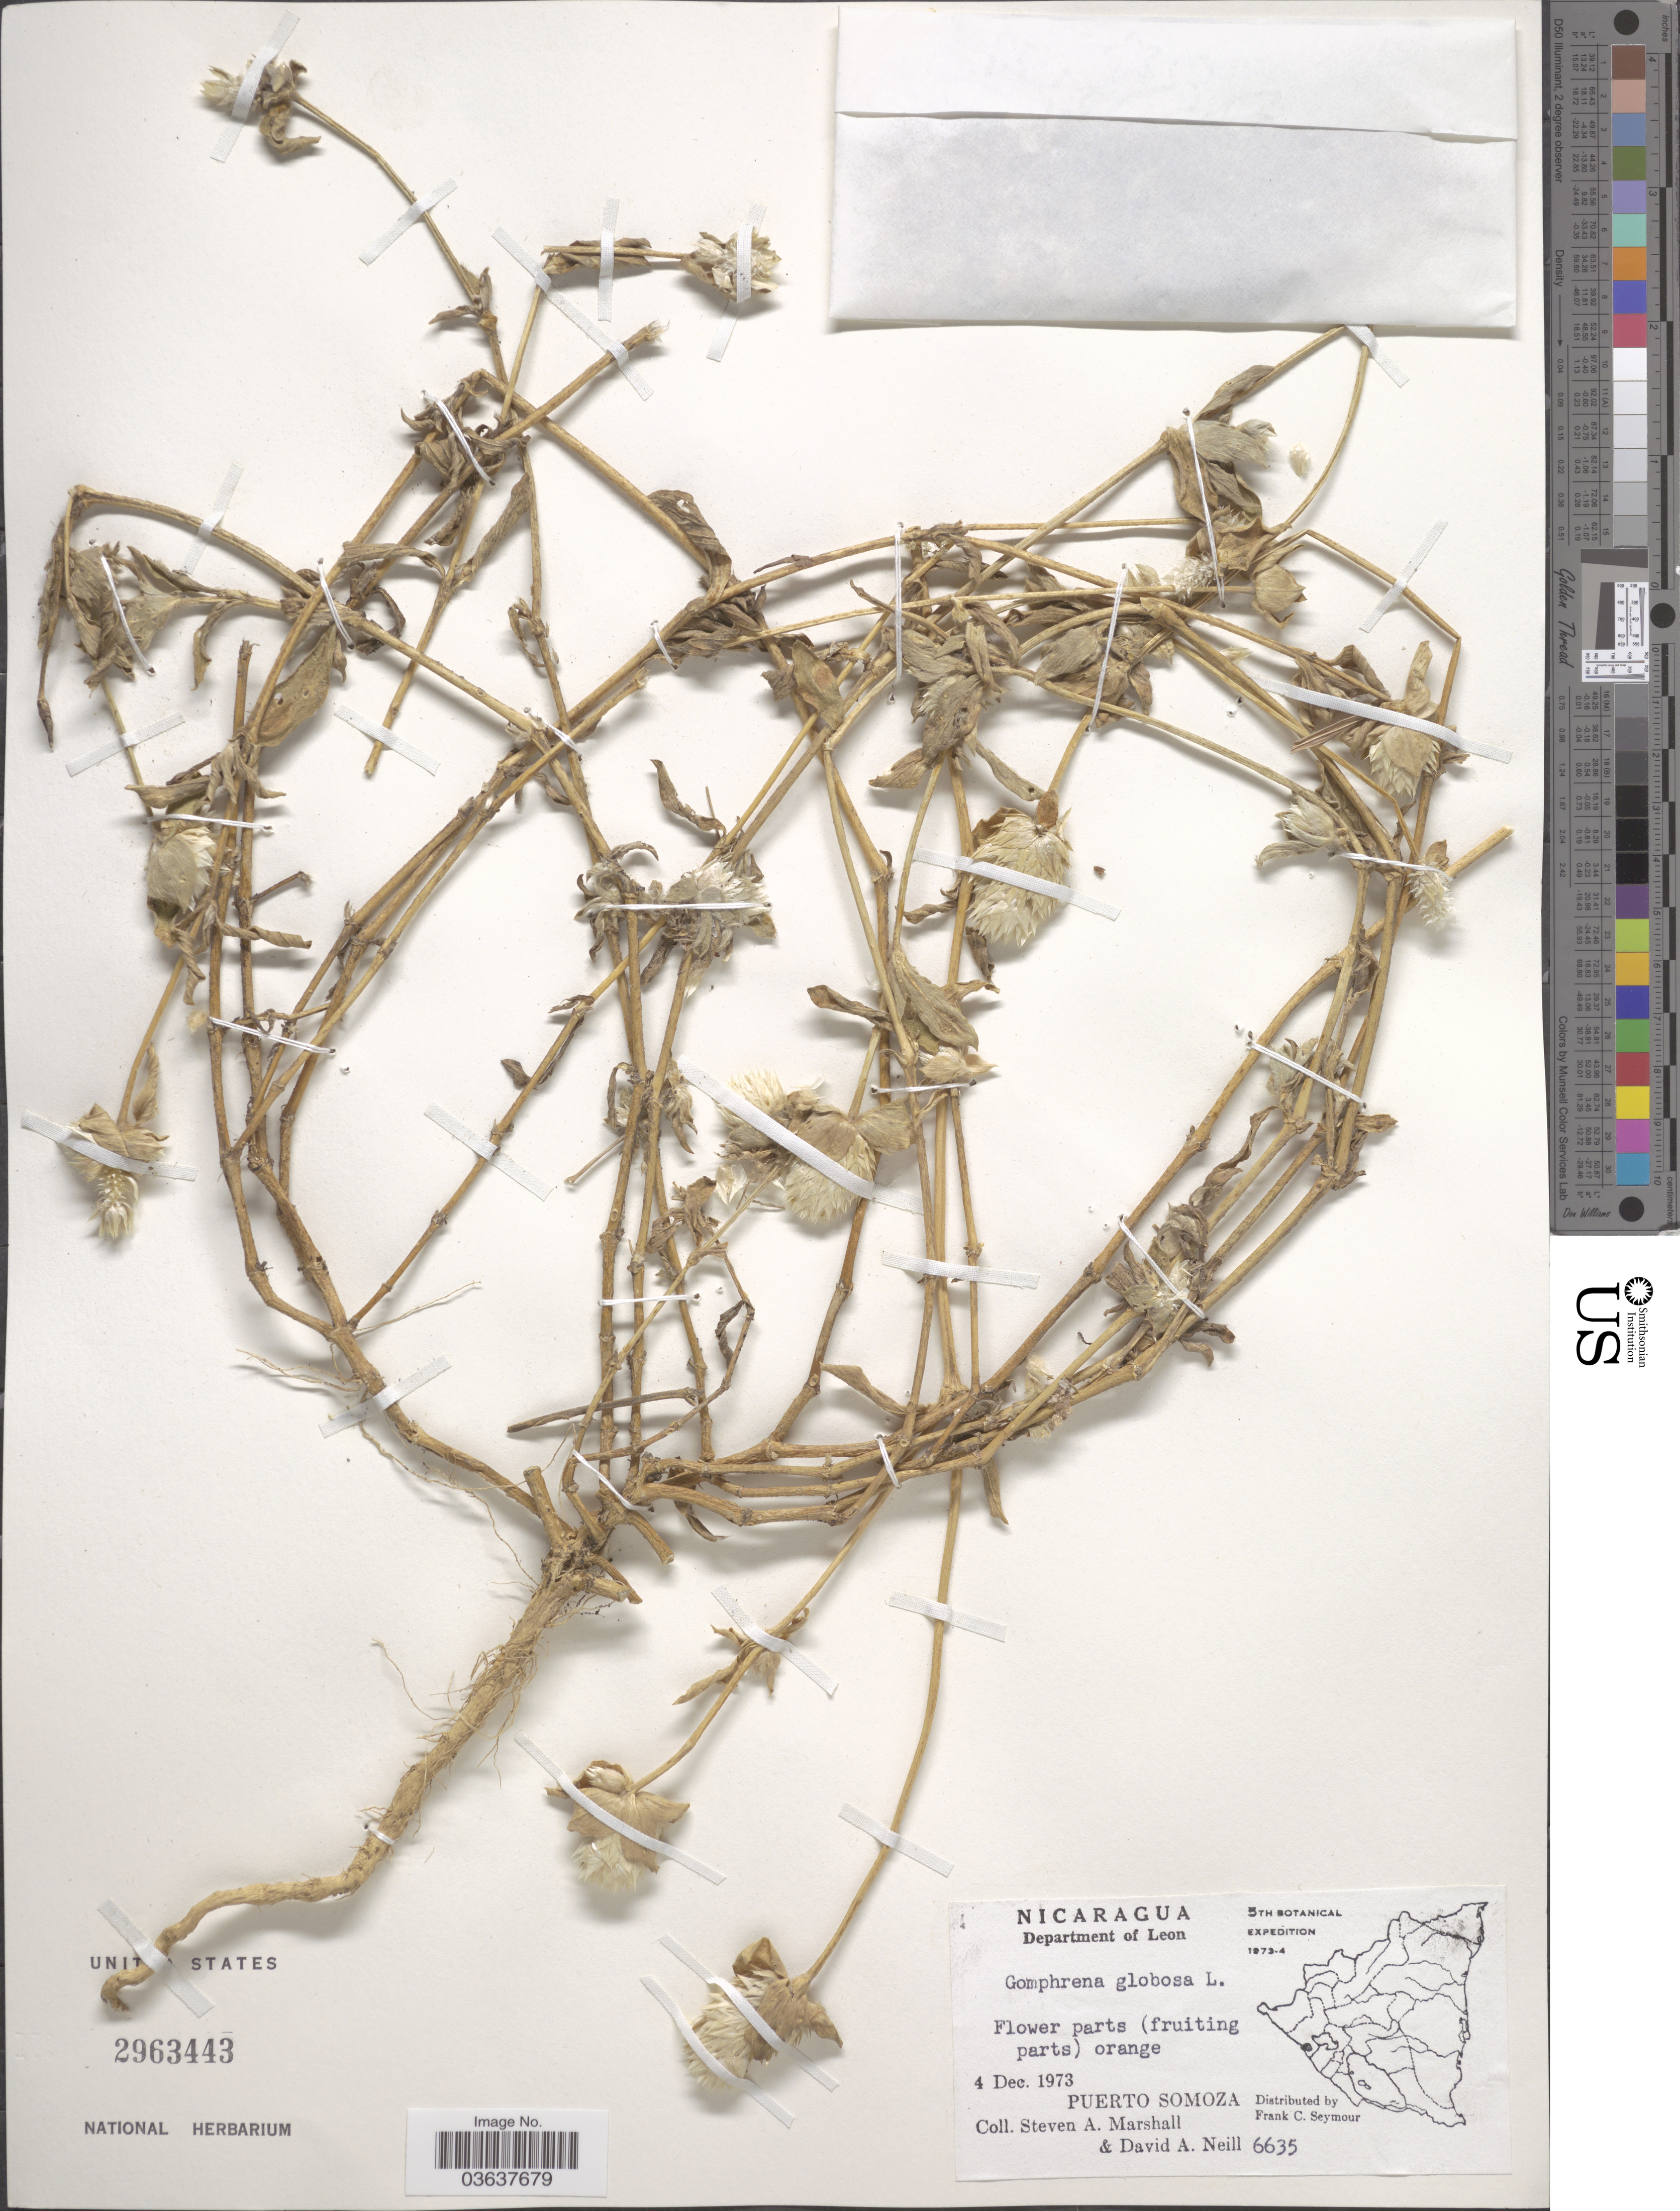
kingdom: Plantae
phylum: Tracheophyta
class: Magnoliopsida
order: Caryophyllales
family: Amaranthaceae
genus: Gomphrena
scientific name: Gomphrena globosa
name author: L.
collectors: S. A. Marshall & D. A. Neill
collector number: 6635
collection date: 1973-12-04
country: Nicaragua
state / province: Leon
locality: Department of Leon. Puerto Somoza.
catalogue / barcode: US 2963443